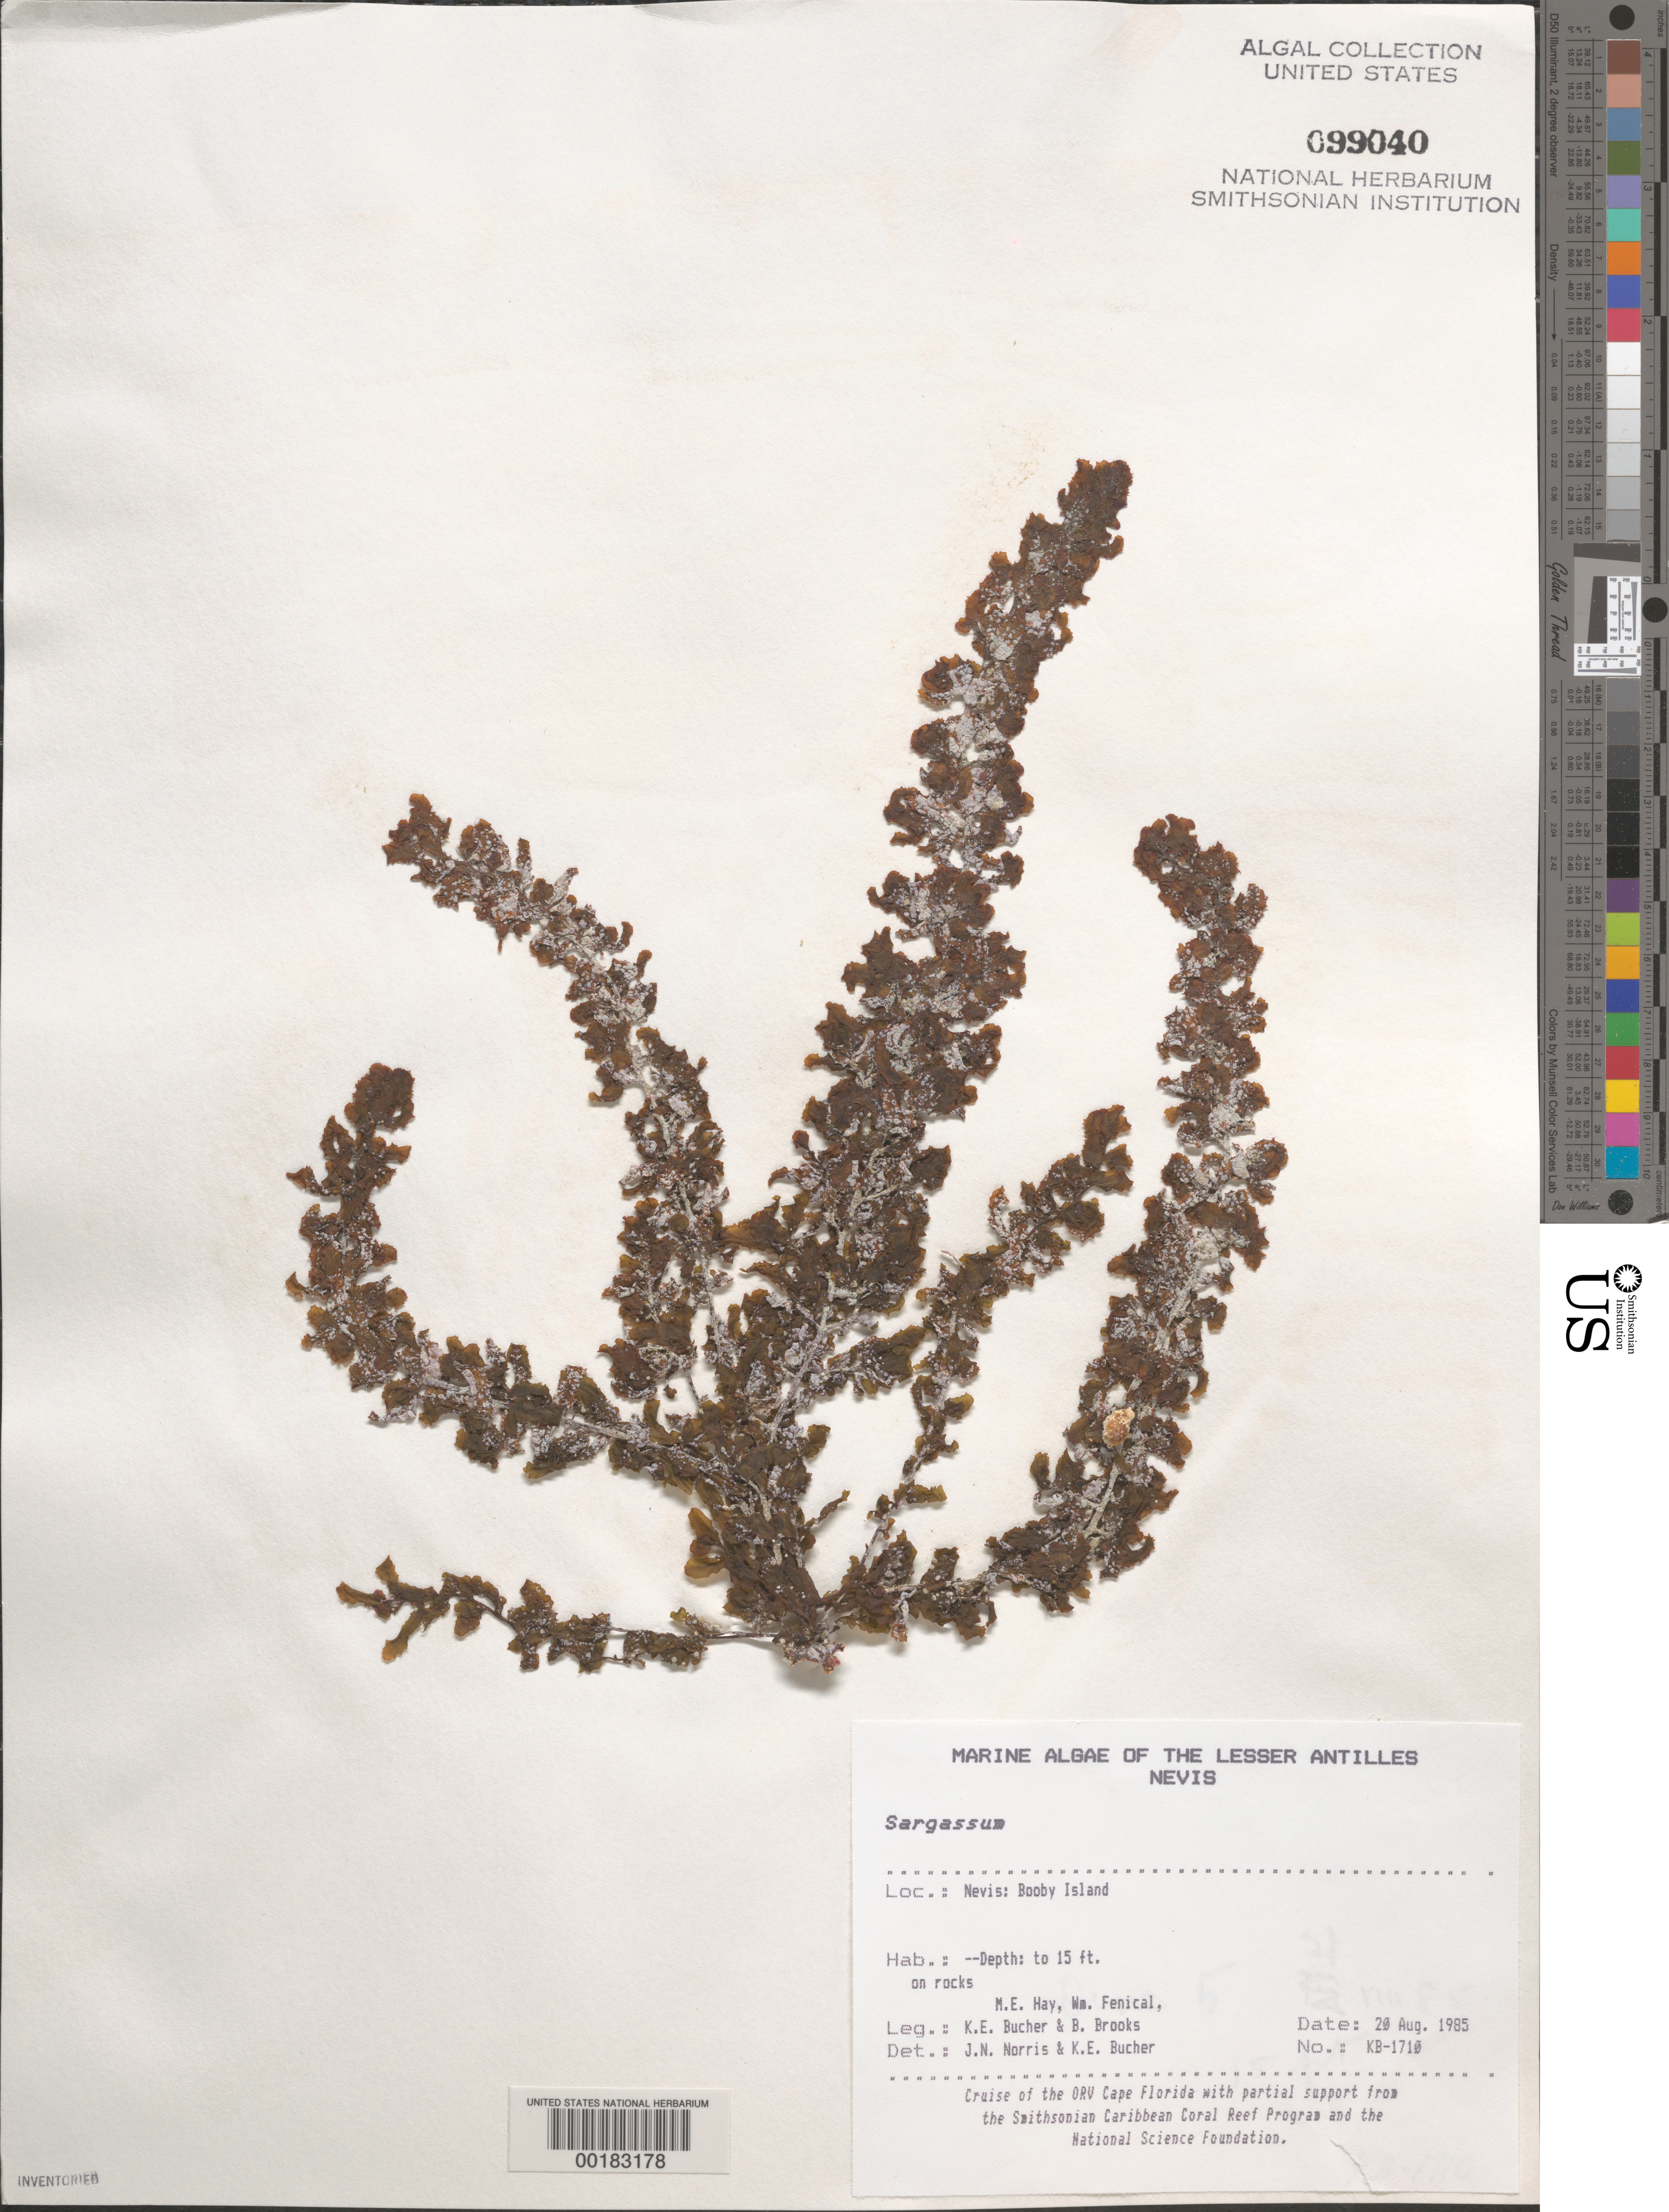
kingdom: Chromista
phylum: Ochrophyta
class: Phaeophyceae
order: Fucales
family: Sargassaceae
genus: Sargassum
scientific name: Sargassum sp.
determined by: Norris, J. N.; Bucher, K. E.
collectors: K. E. Bucher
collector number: Kb-1710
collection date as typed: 20 Aug 1985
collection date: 1985-08-20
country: St. Christopher-Nevis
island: Nevis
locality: Booby Island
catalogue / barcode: US 99040